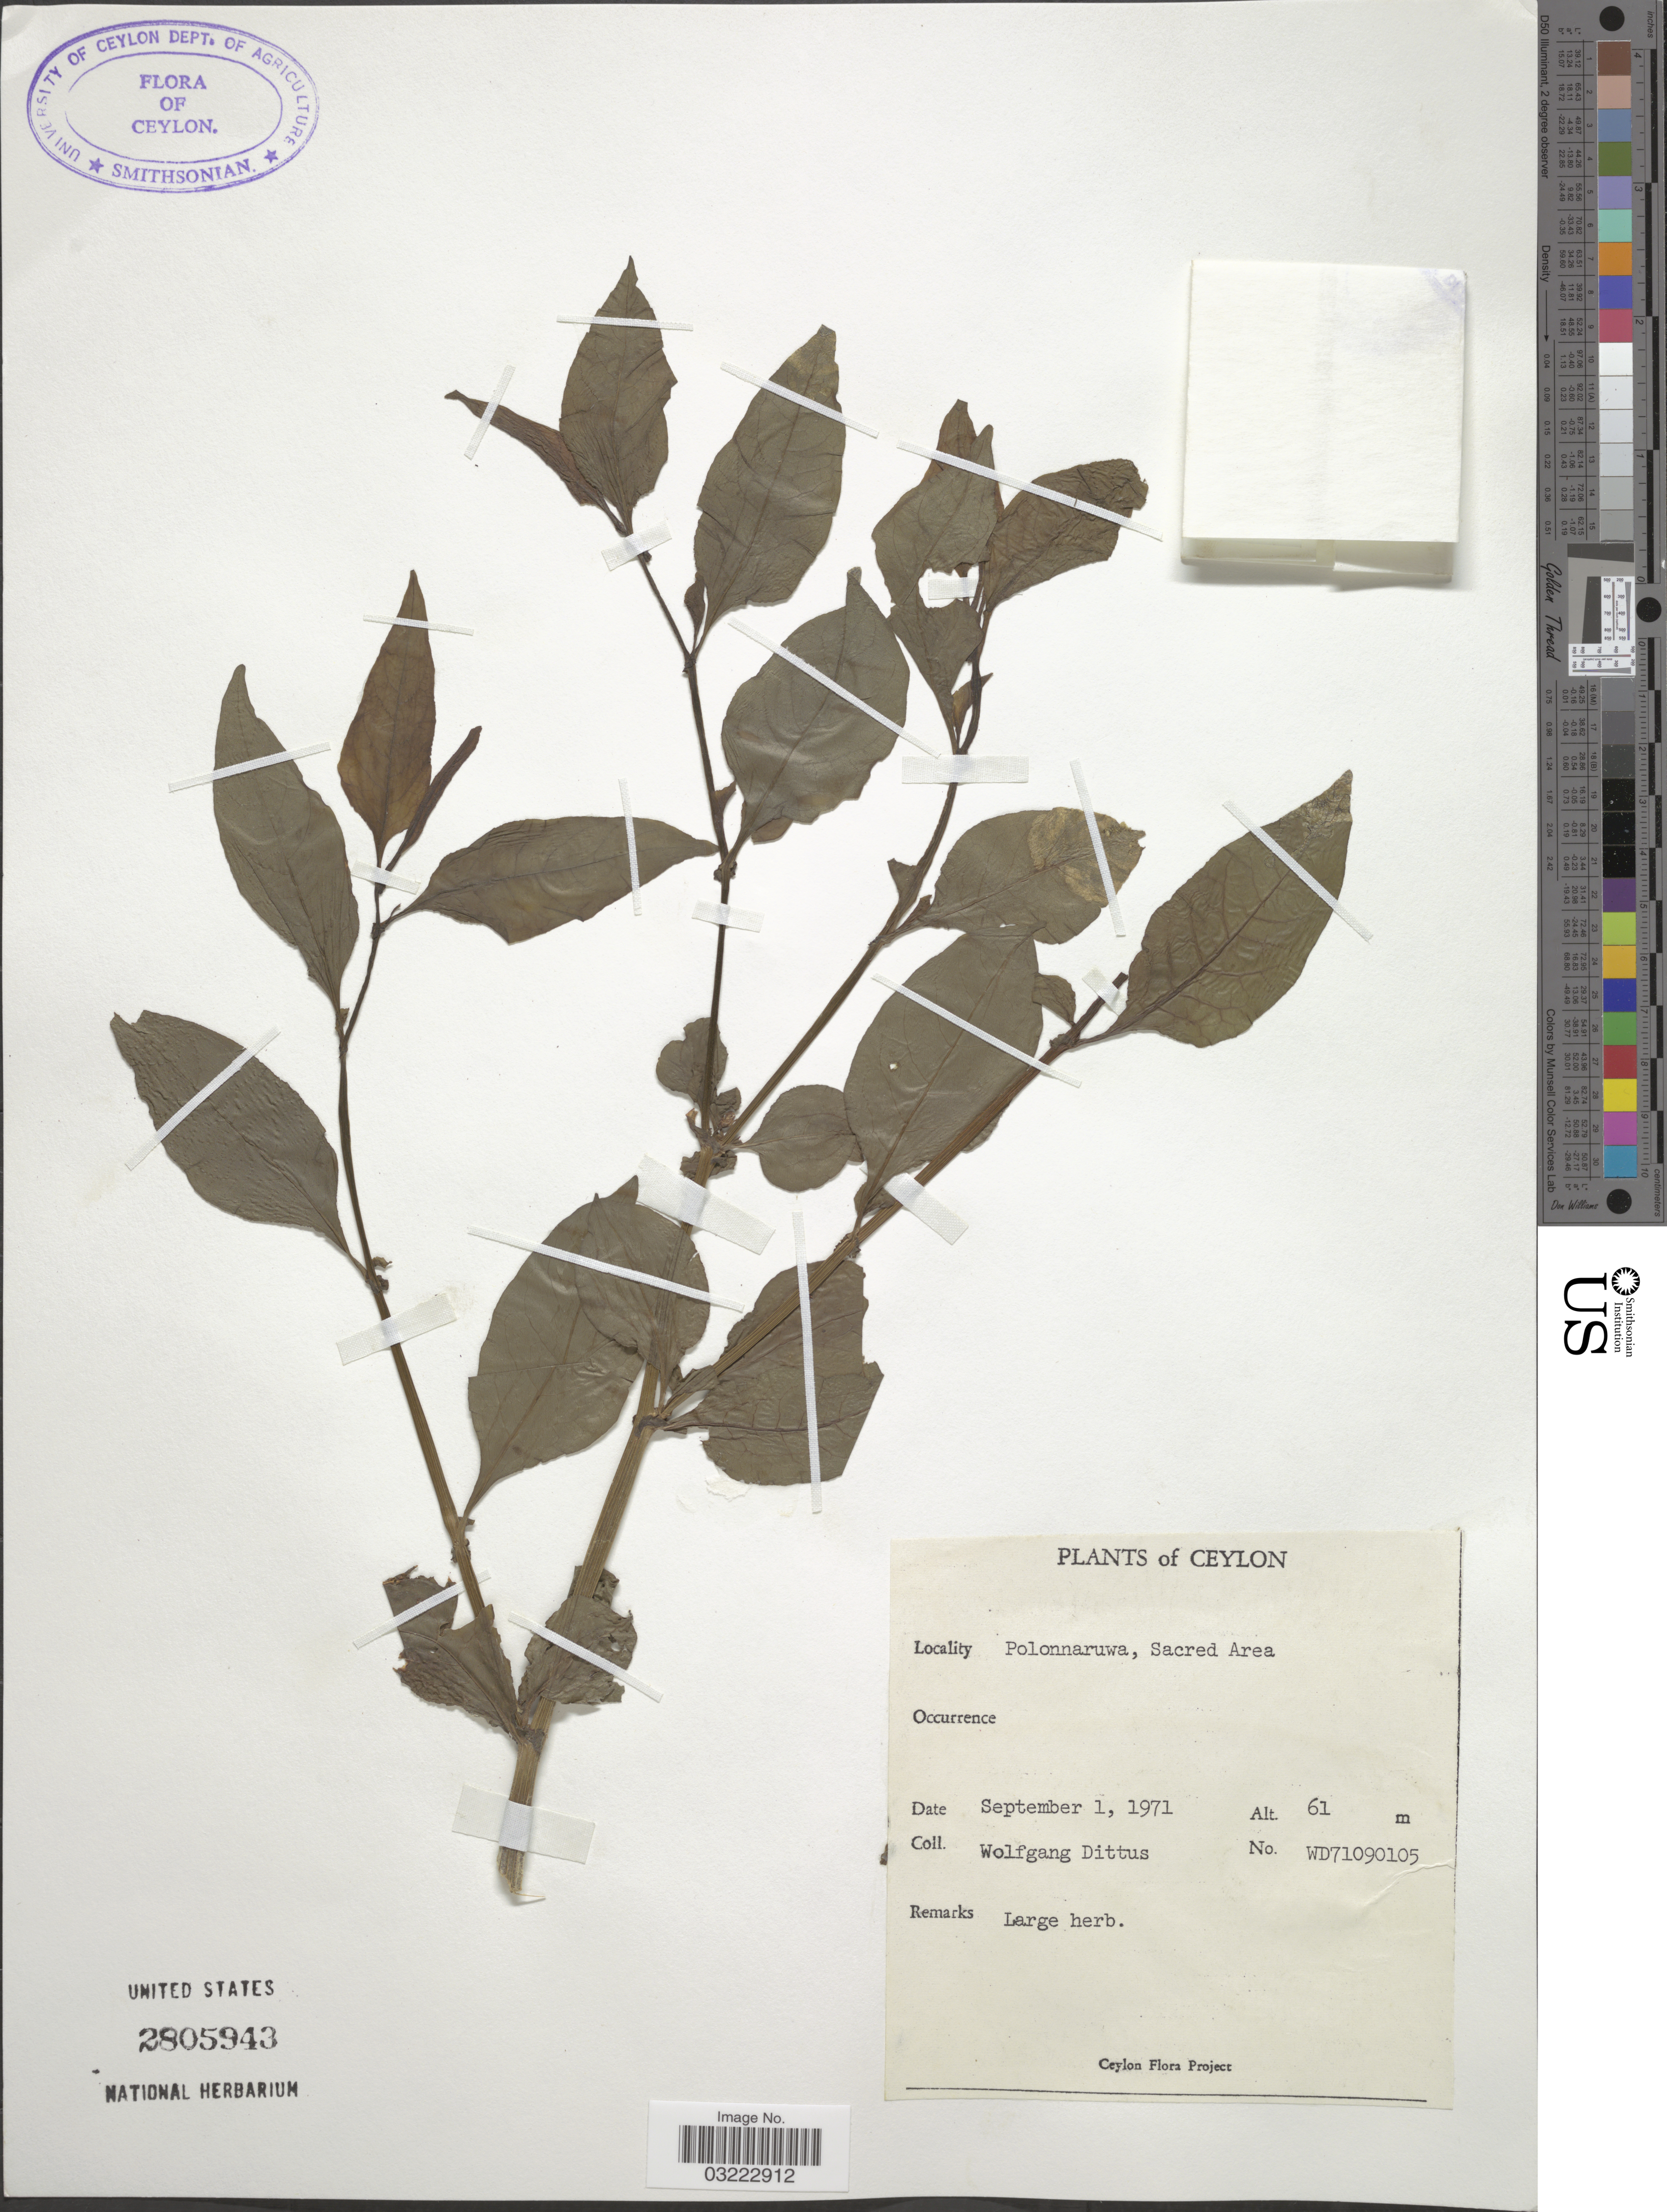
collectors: W. Dittus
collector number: WD71090105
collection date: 1971-09-01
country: Sri Lanka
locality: Ceylon. Polonnaruwa, Sacred Area.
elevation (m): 61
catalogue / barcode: US 2805943